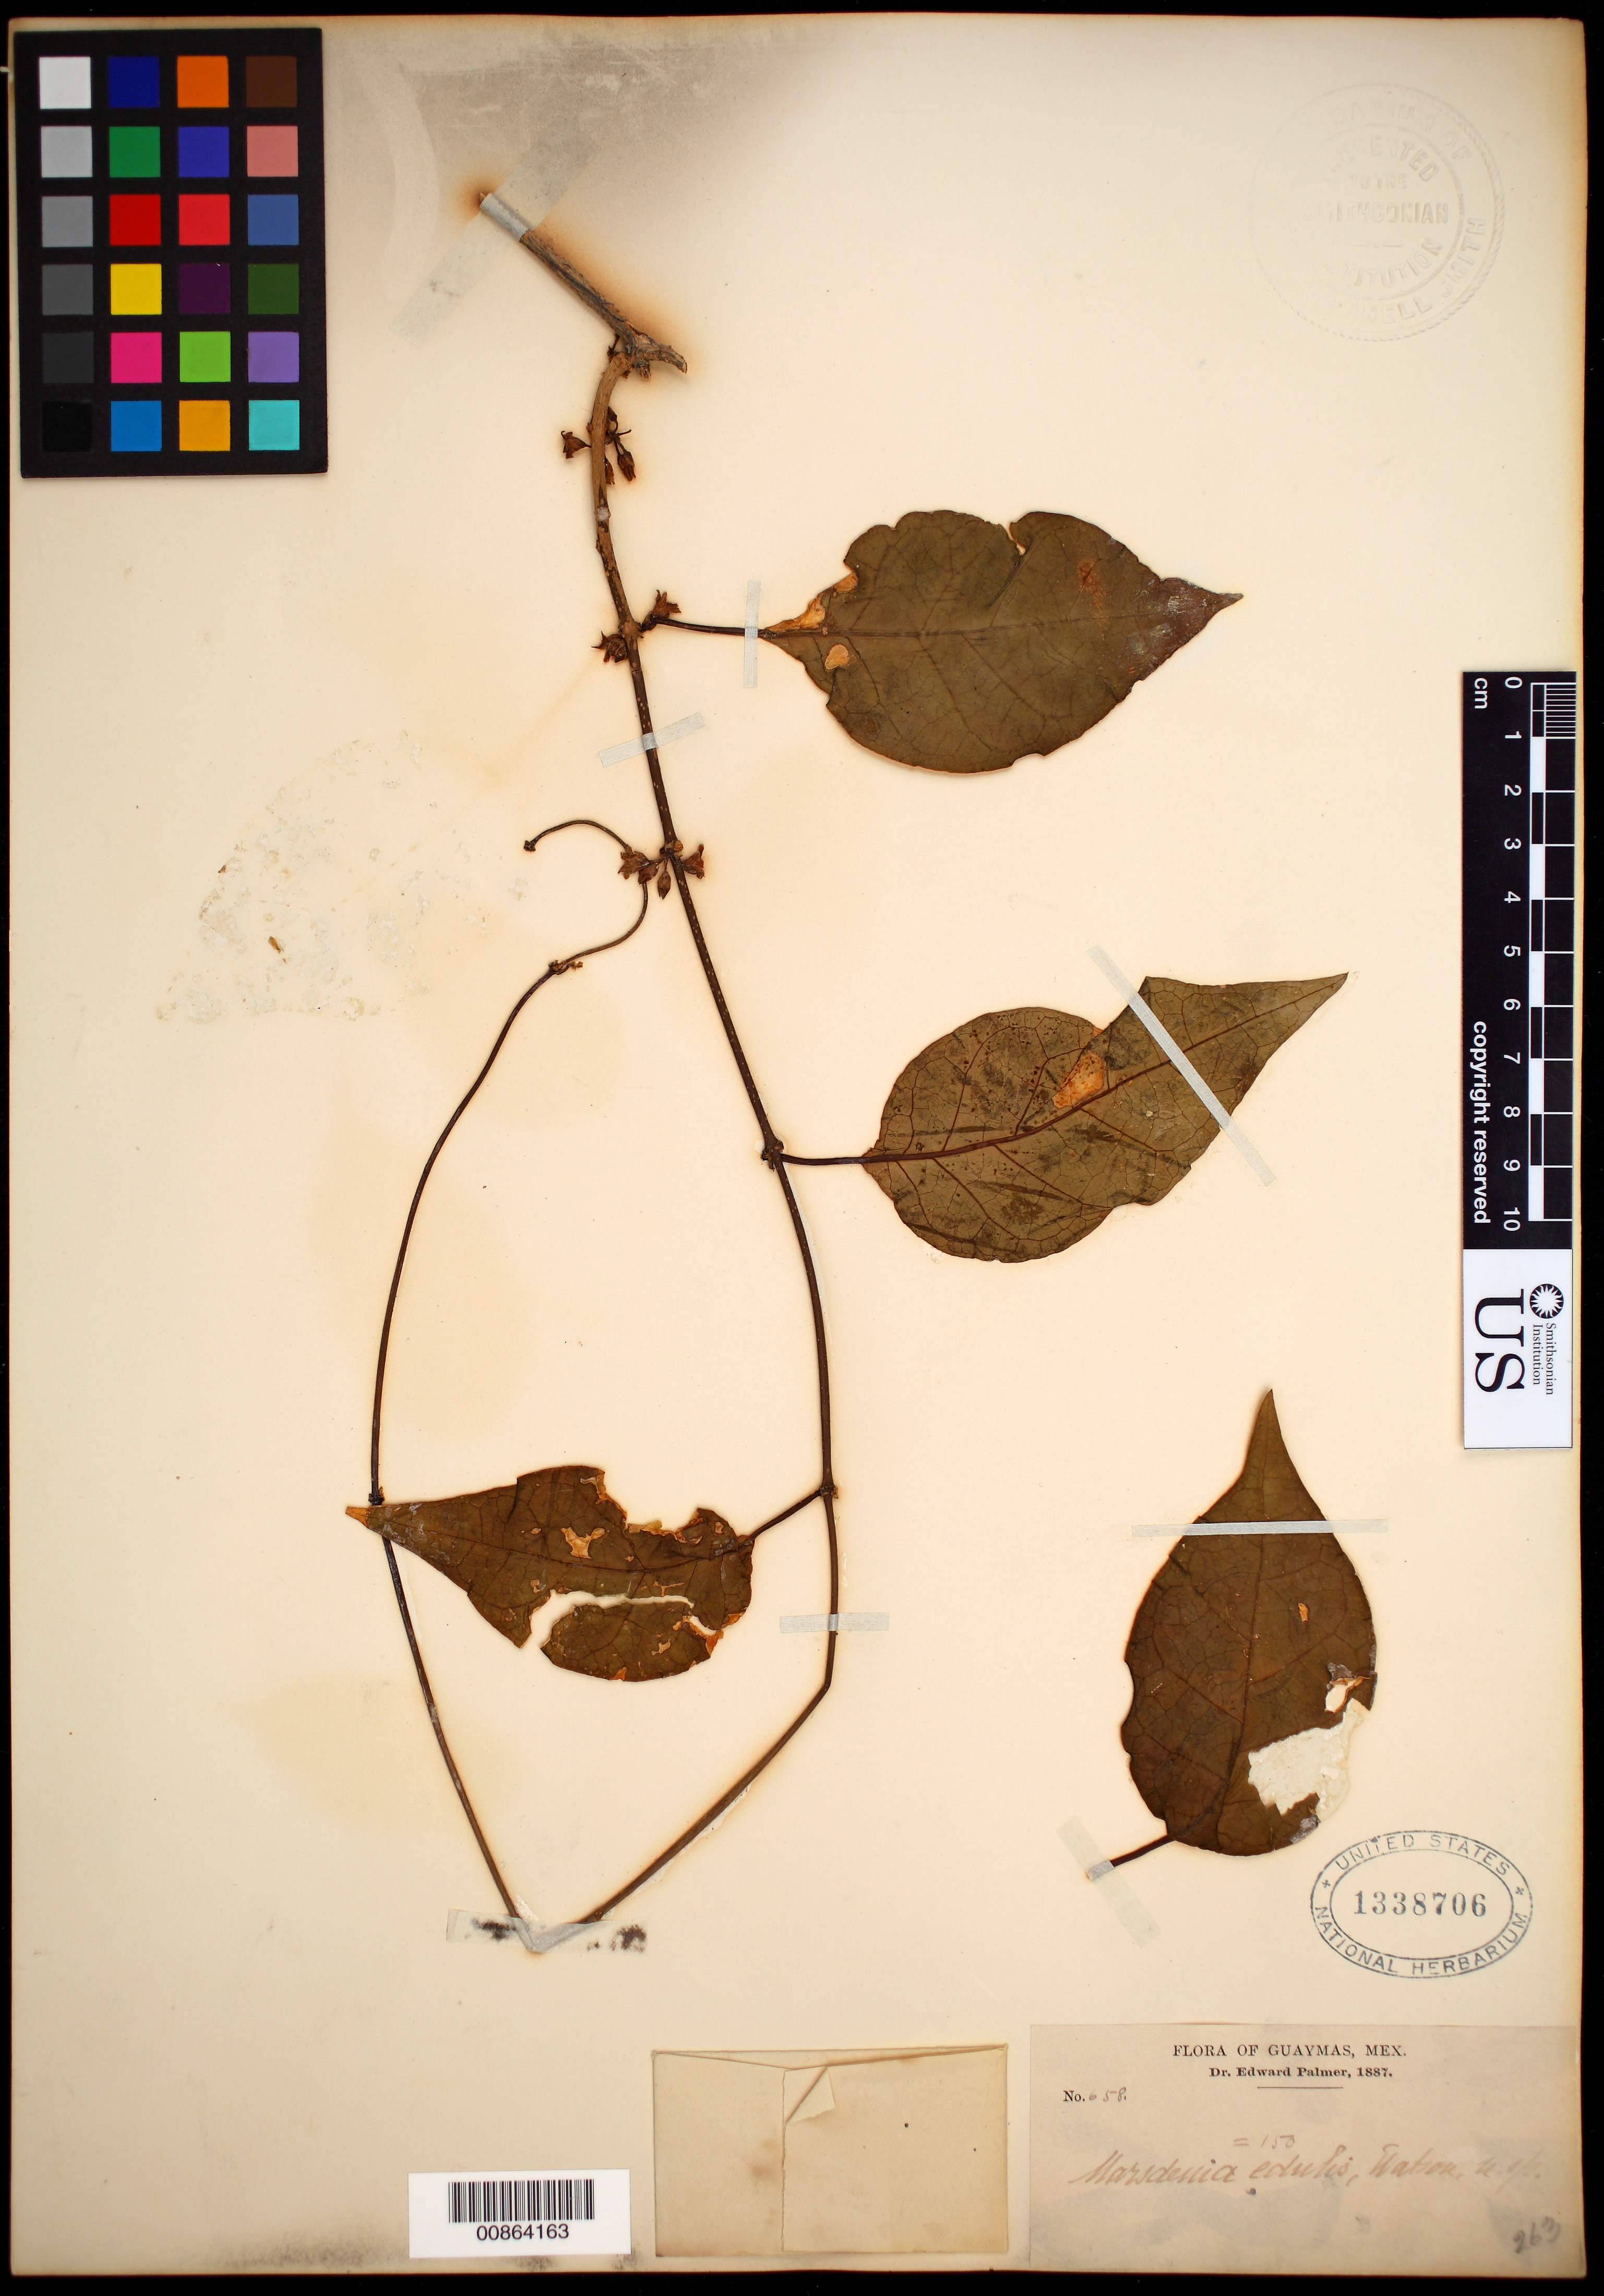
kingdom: Plantae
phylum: Tracheophyta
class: Magnoliopsida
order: Gentianales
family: Apocynaceae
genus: Marsdenia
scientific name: Marsdenia edulis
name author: S. Watson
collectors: E. Palmer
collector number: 658 = 150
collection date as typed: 1887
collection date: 1887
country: Mexico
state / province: Sonora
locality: Guaymas, Sonora.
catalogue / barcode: US 1338706